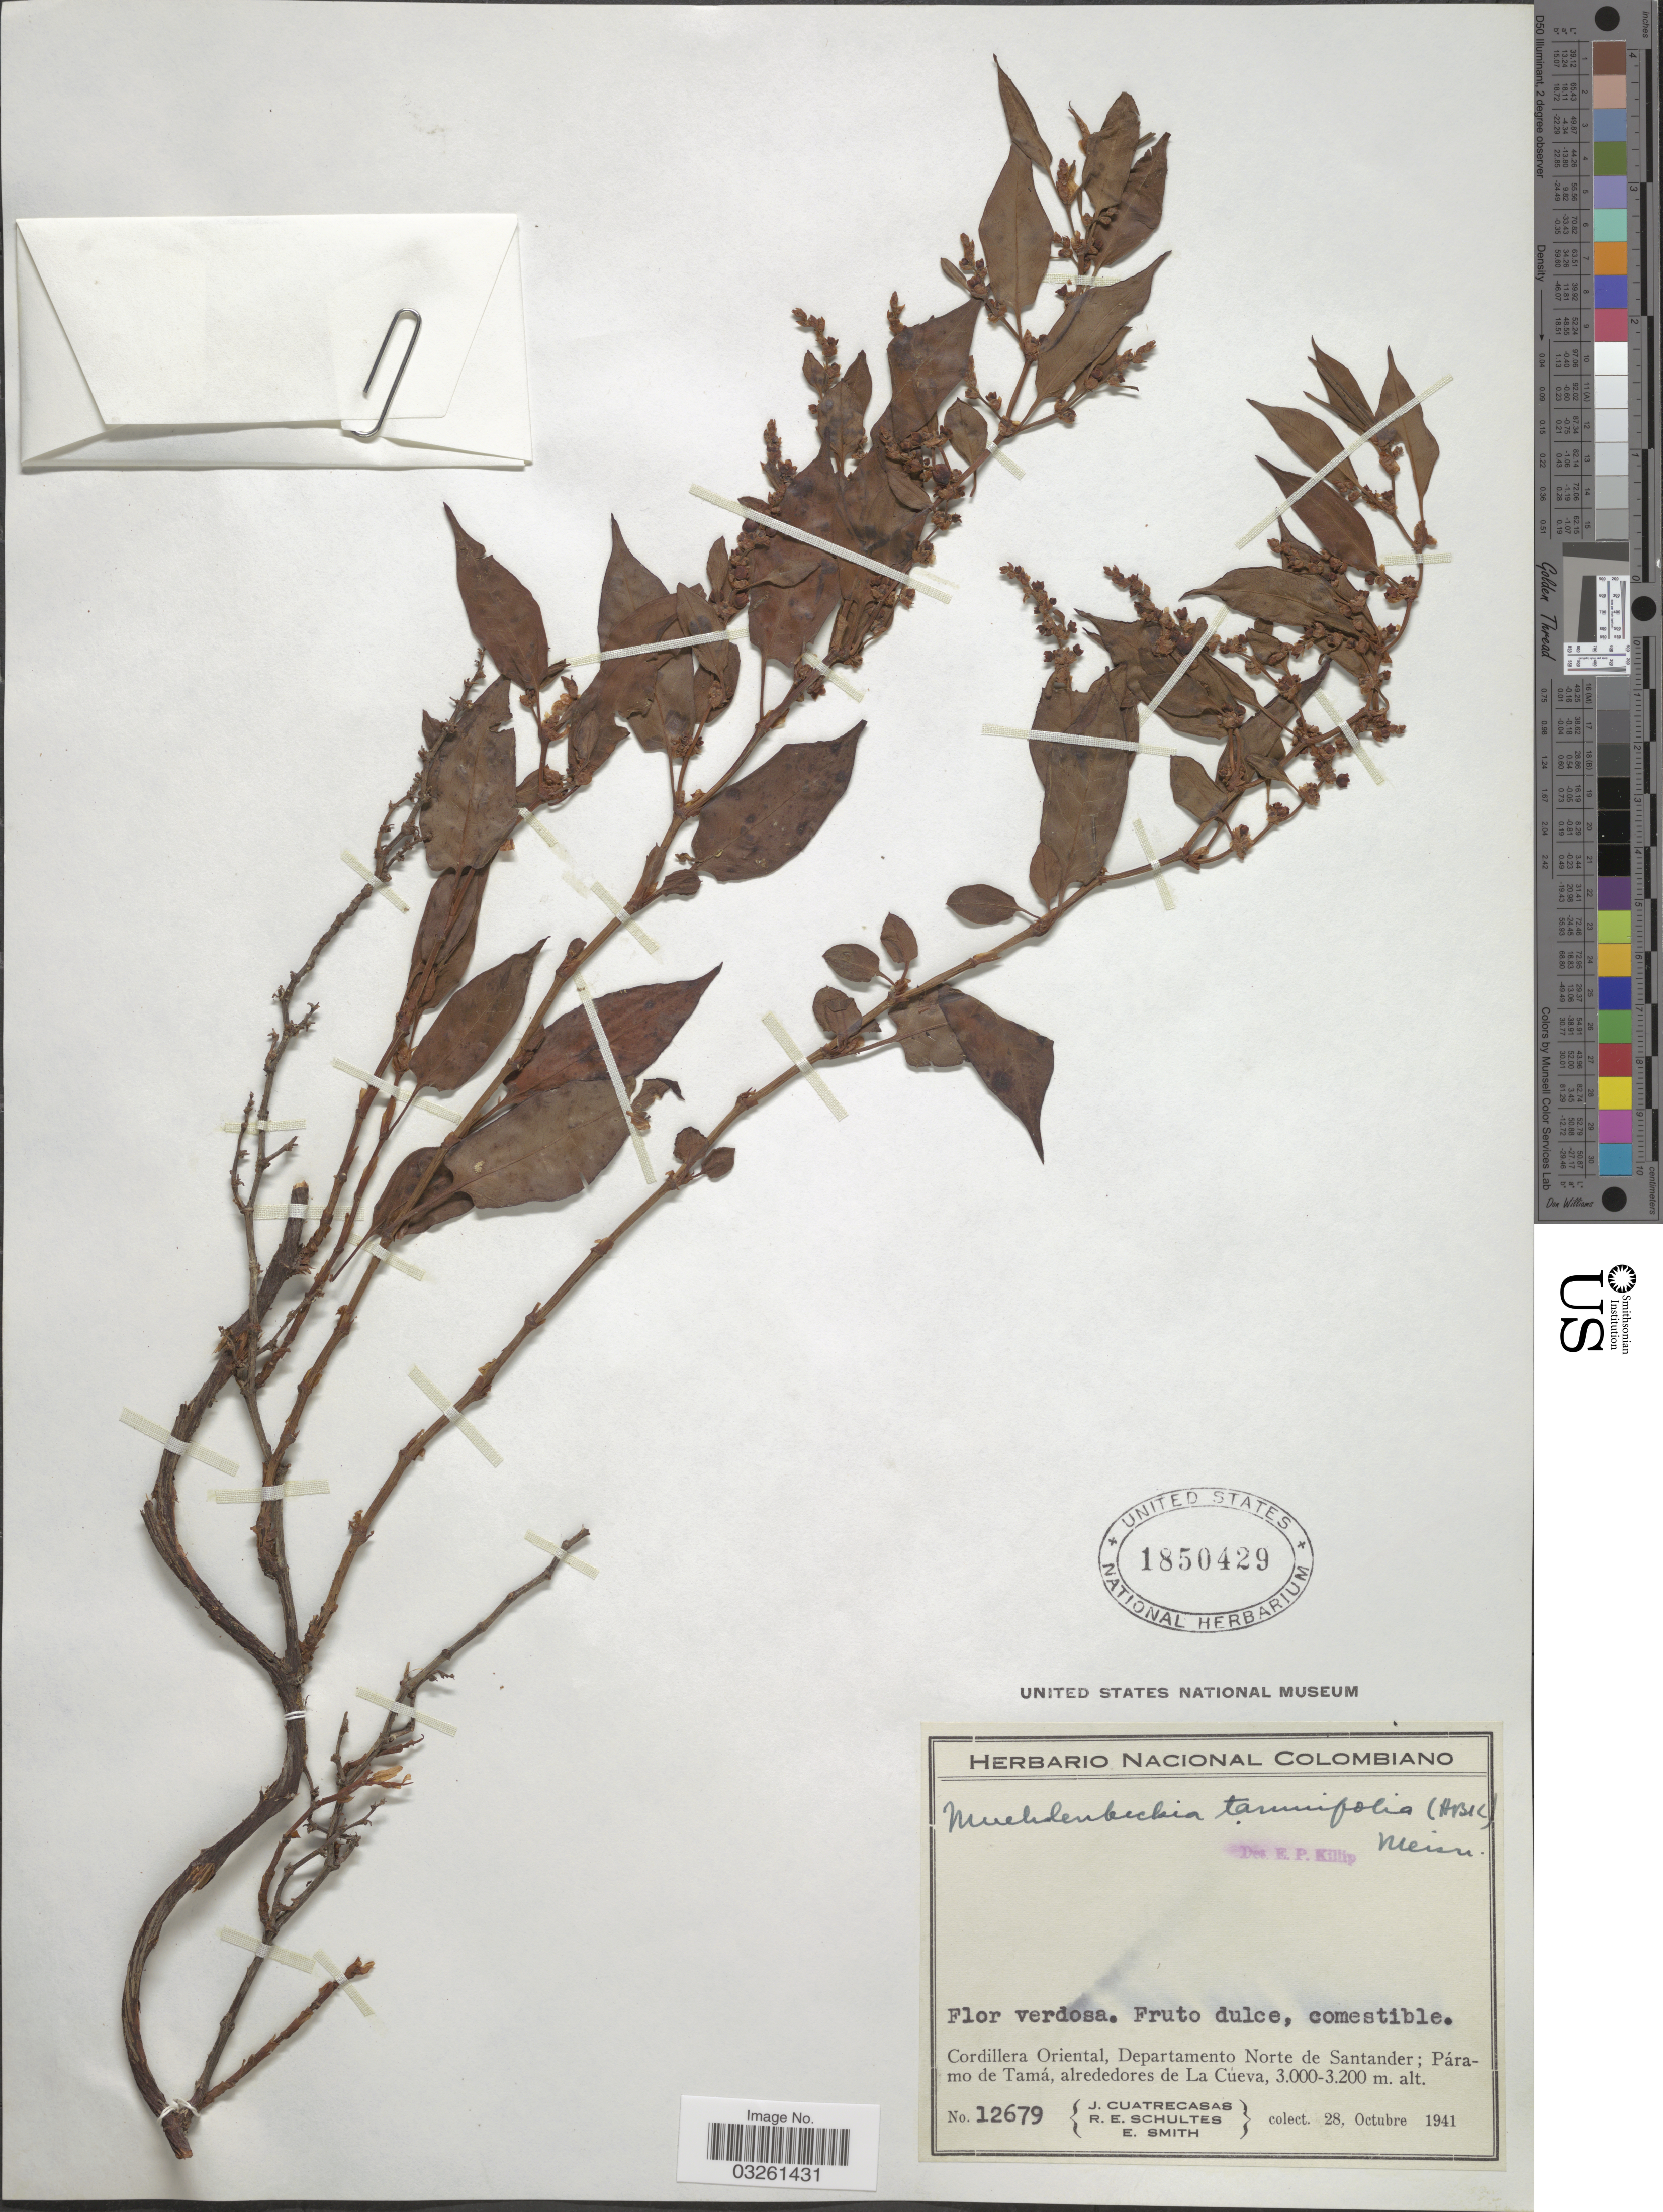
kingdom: Plantae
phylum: Tracheophyta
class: Magnoliopsida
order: Caryophyllales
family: Polygonaceae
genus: Muehlenbeckia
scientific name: Muehlenbeckia tamnifolia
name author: (Kunth) Meisn.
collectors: J. Cuatrecasas, R. E. Schultes & E. Smith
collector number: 12679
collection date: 1941-10-28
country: Colombia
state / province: Norte de Santander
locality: Cordillera Oriental, Departamento Norte de Santander; Páramo de Tamá, alrededores de La Cueva.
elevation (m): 3000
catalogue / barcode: US 1850429